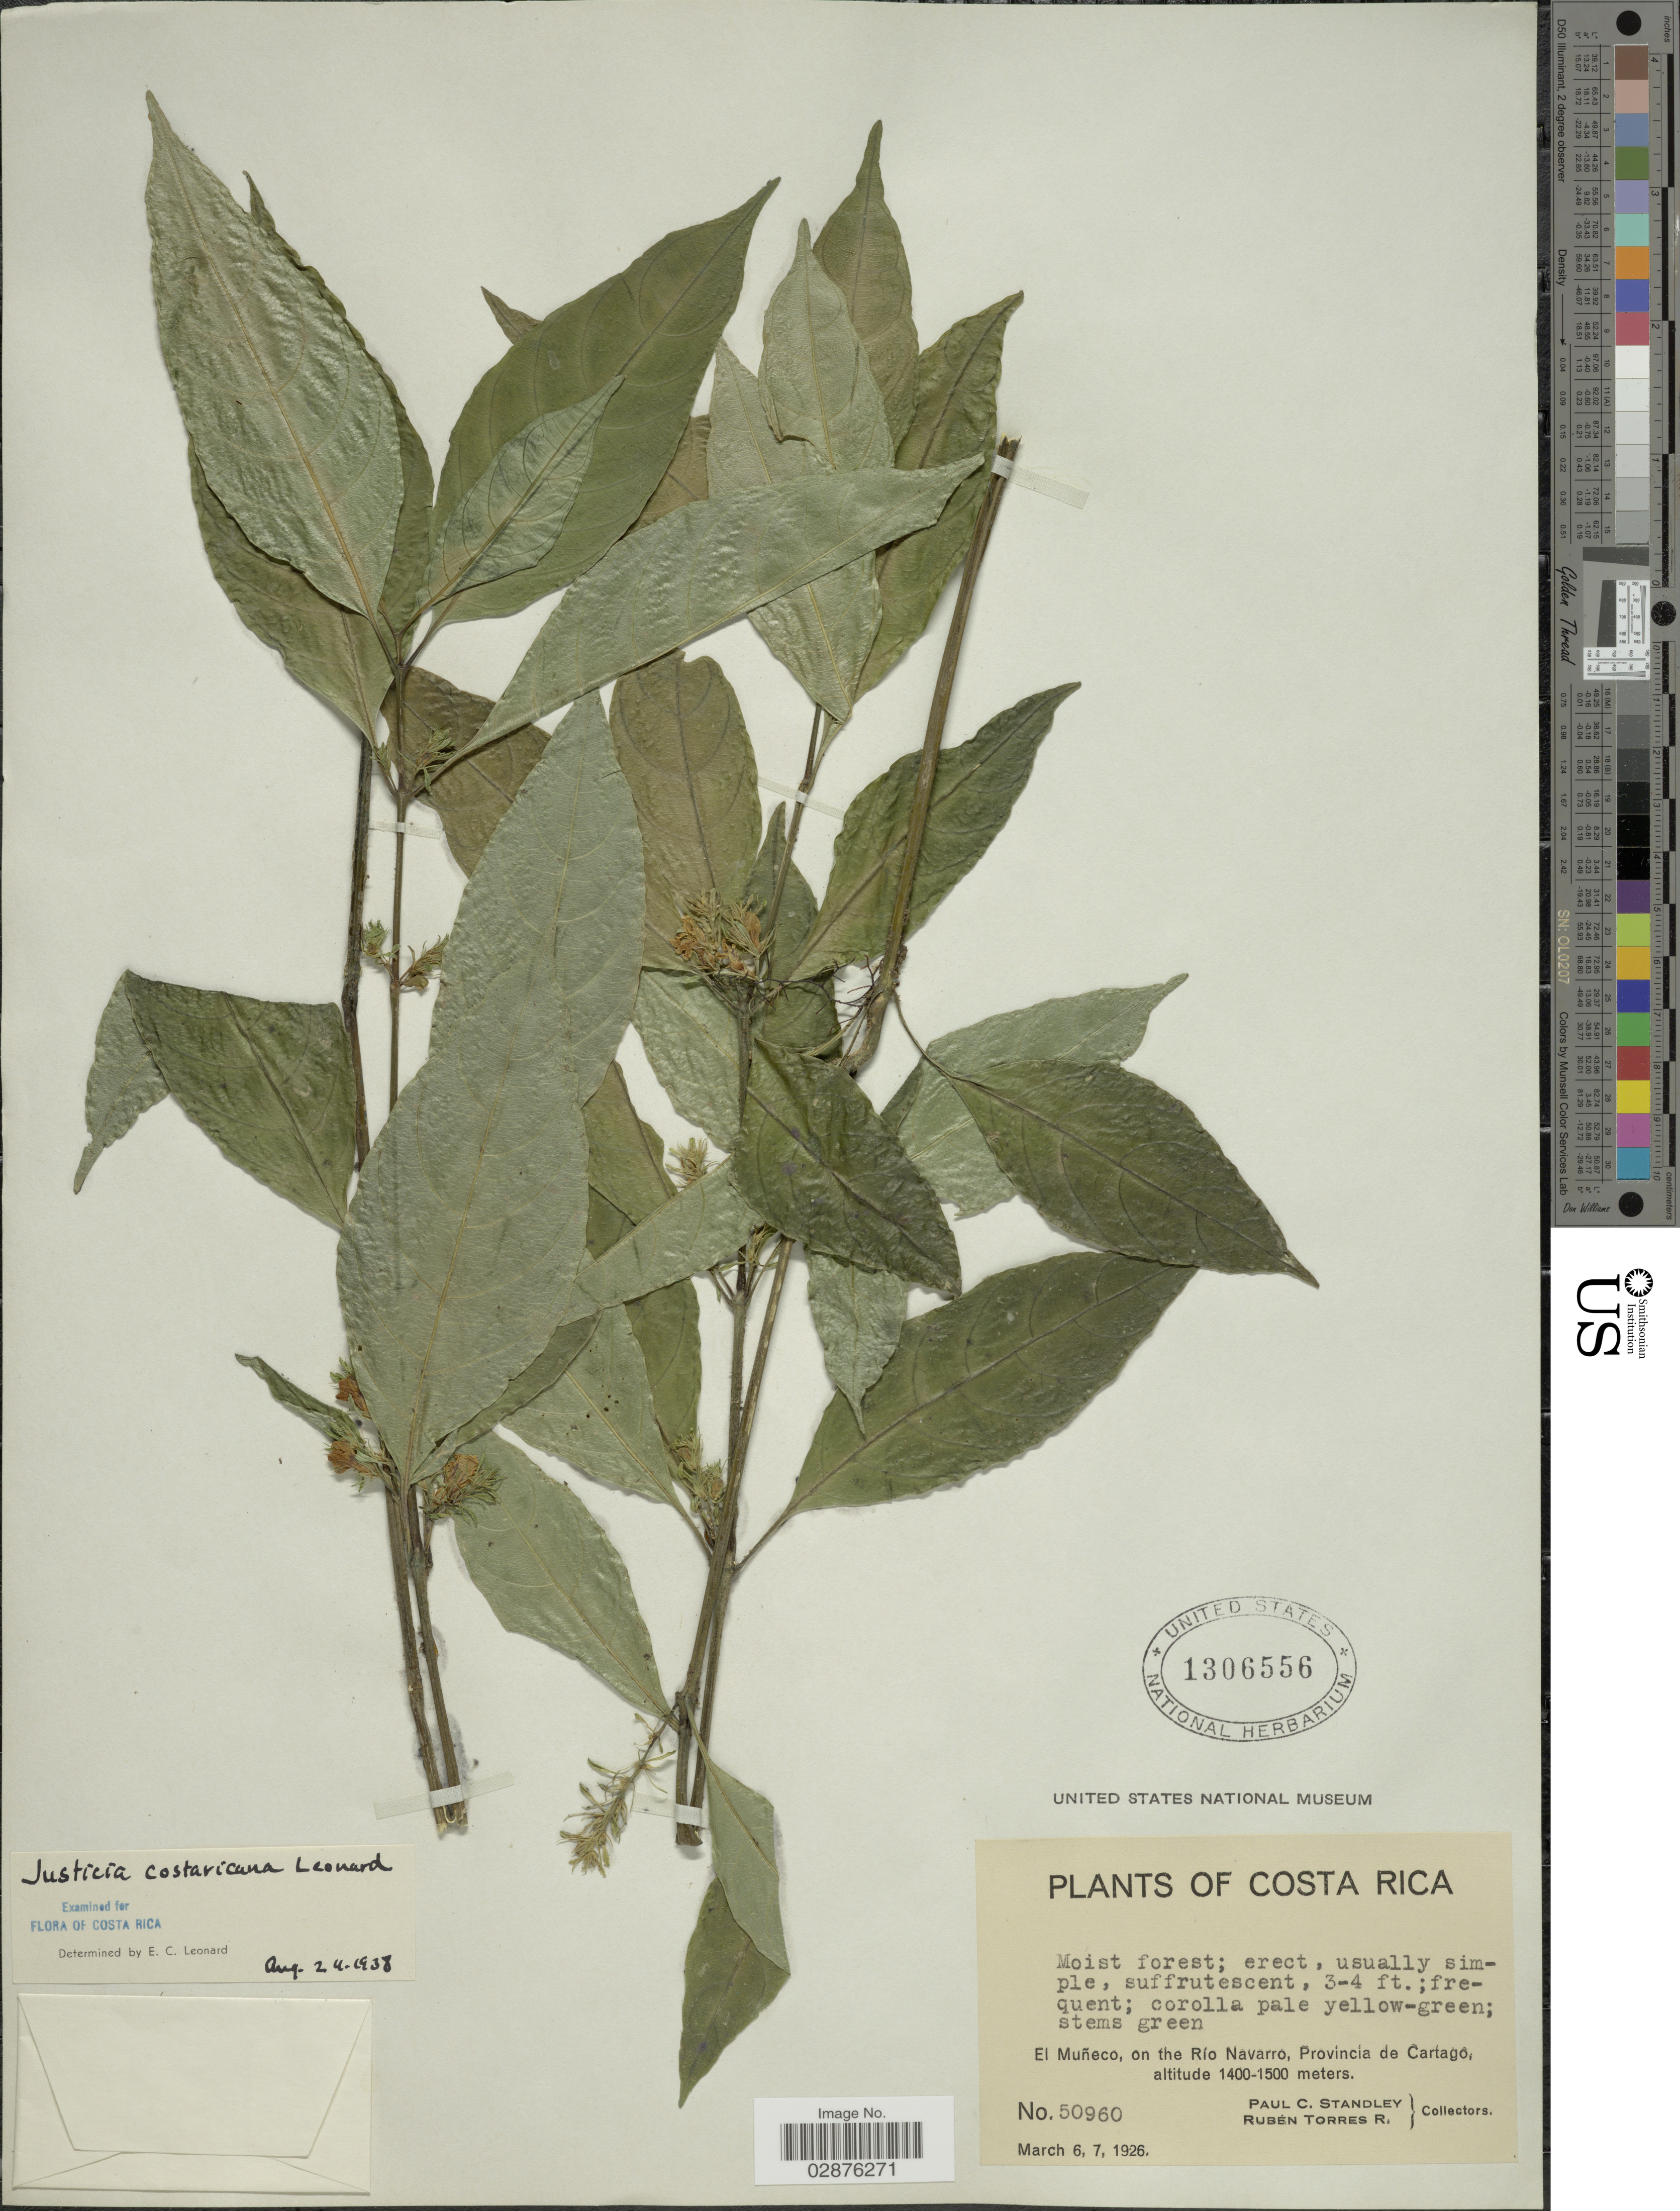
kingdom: Plantae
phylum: Tracheophyta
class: Magnoliopsida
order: Lamiales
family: Acanthaceae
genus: Justicia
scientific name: Justicia costaricana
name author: Leonard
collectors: P. C. Standley & R. Torres Rojas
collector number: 50960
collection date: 1926-03-06/1926-03-07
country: Costa Rica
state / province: Cartago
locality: El Muñeco, on the Río Navarro.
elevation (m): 1400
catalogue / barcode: US 1306556